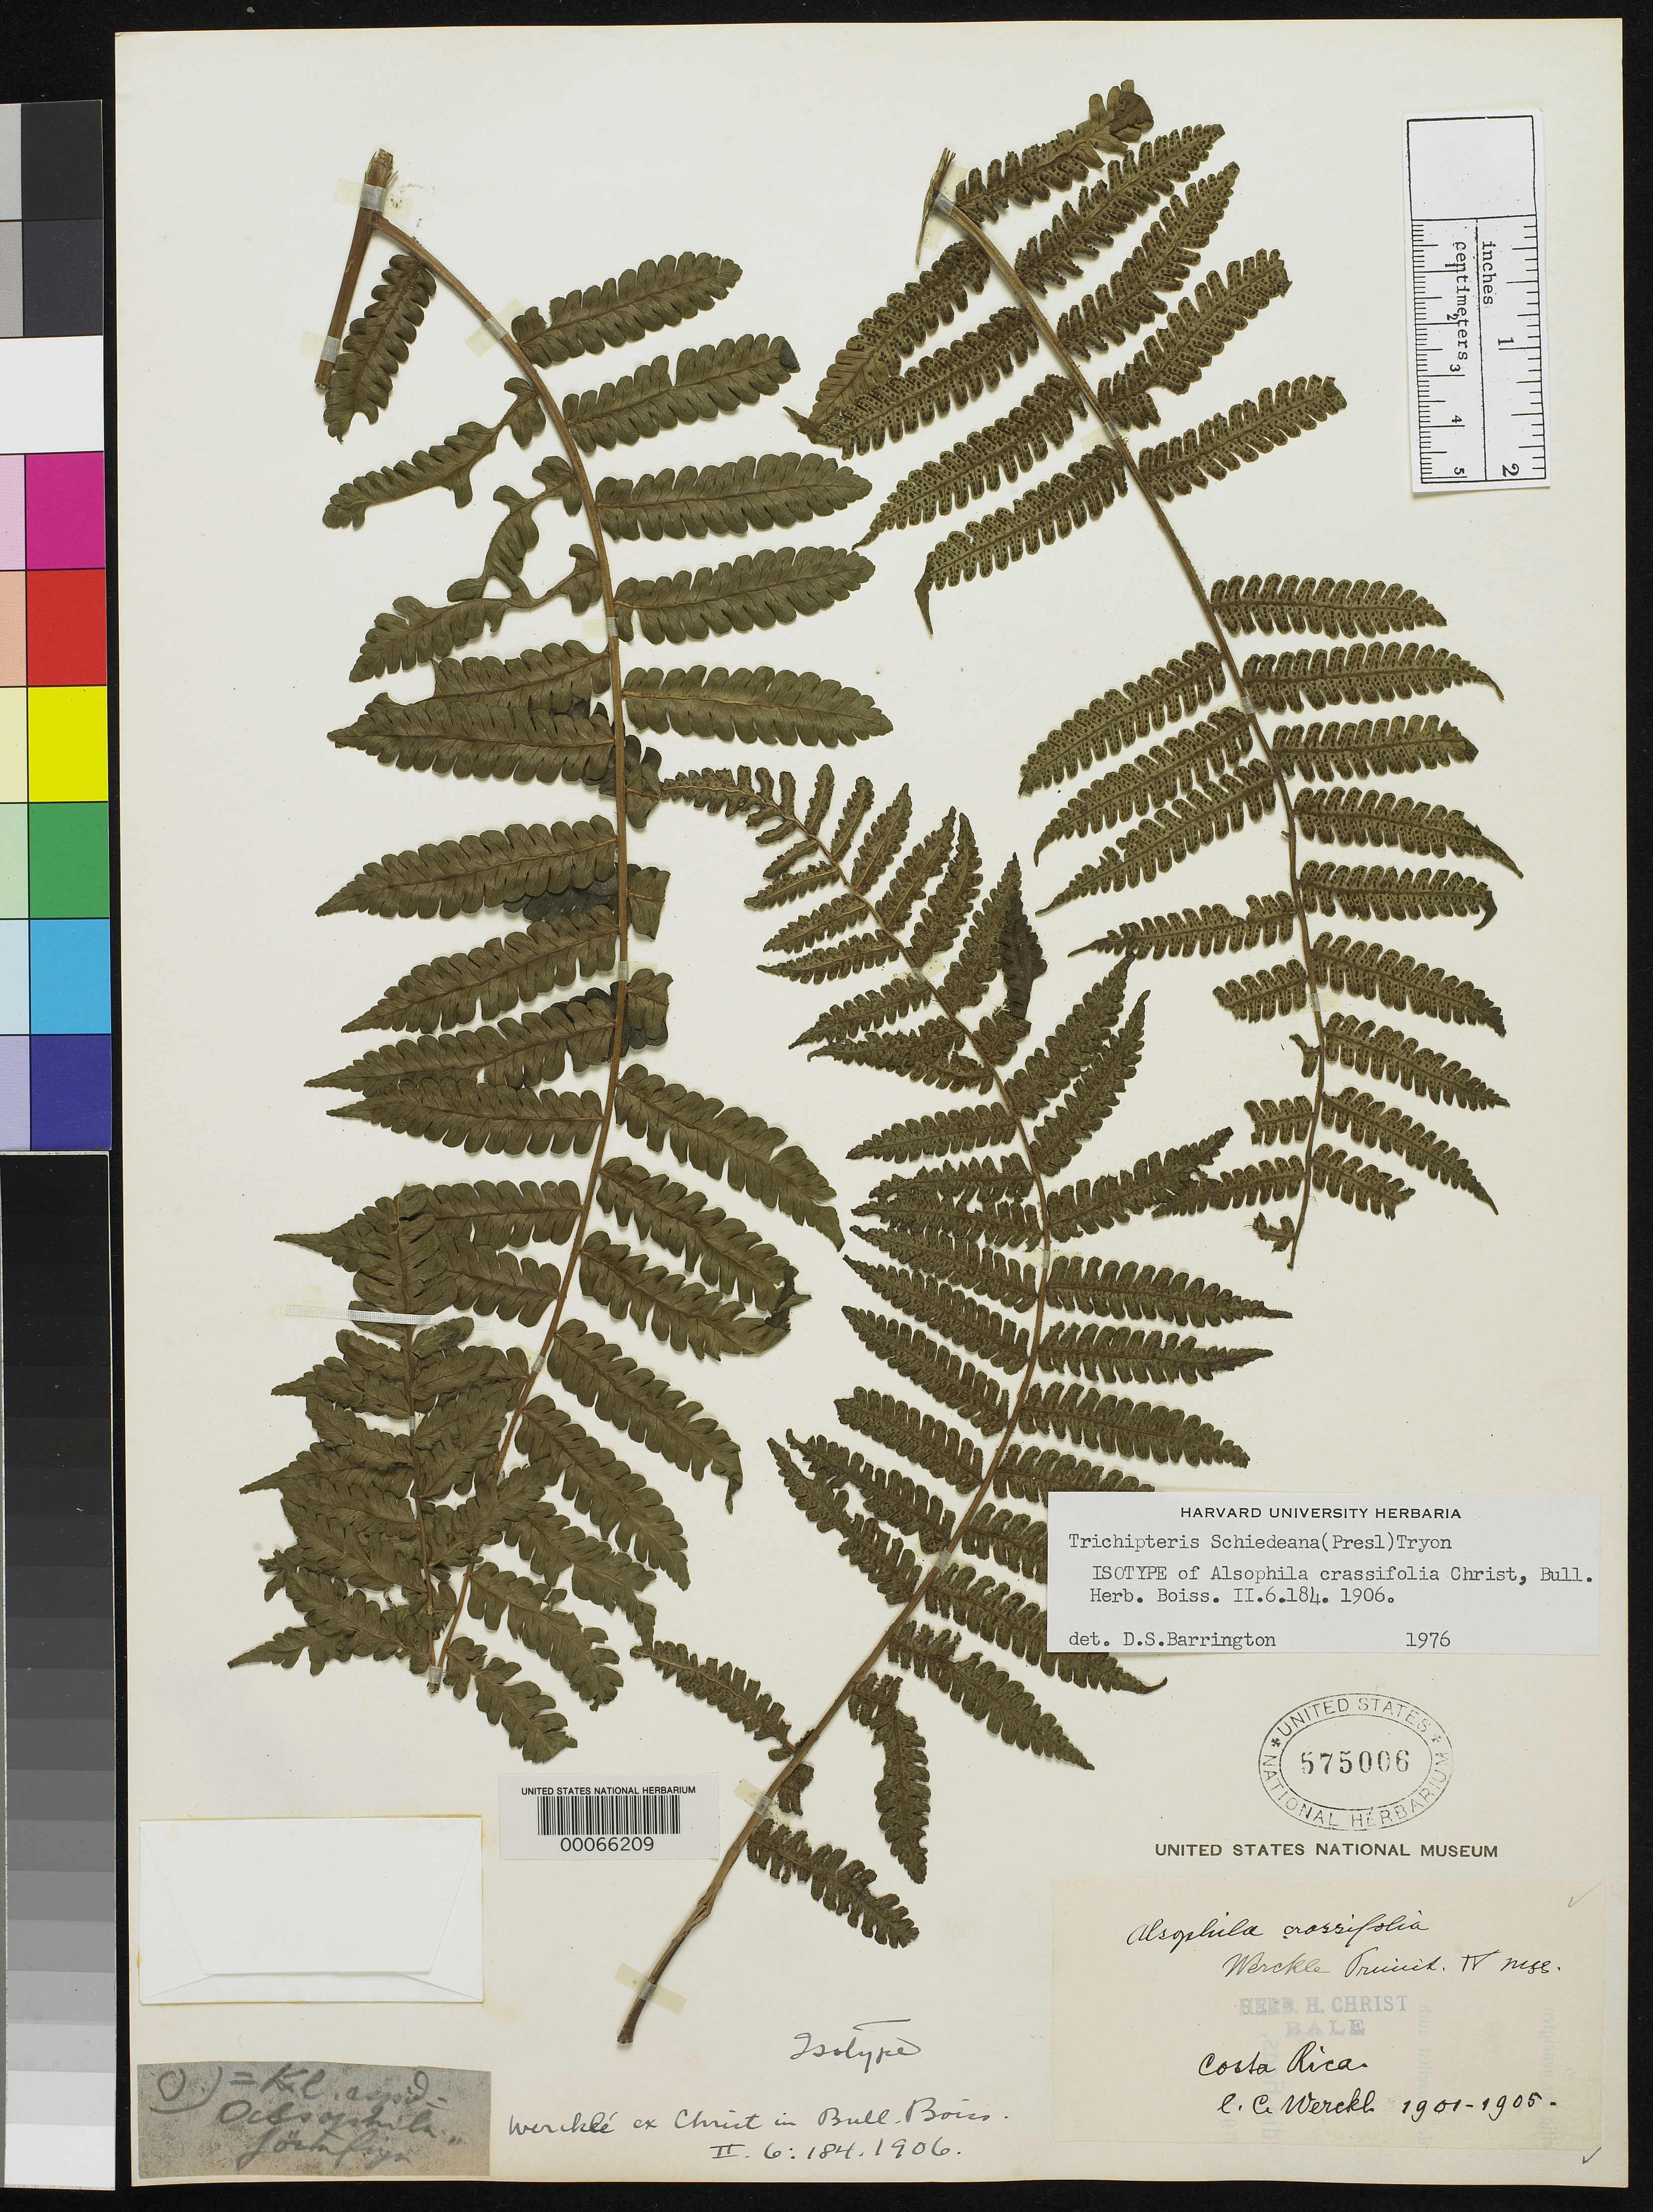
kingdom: Plantae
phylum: Tracheophyta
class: Polypodiopsida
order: Cyatheales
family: Cyatheaceae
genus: Alsophila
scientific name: Alsophila crassifolia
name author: Wercklé ex Christ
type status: Type Collection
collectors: C. C Wercklé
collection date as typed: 1901 to -- --- 1905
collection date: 1901/1905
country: Costa Rica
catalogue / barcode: US 575006